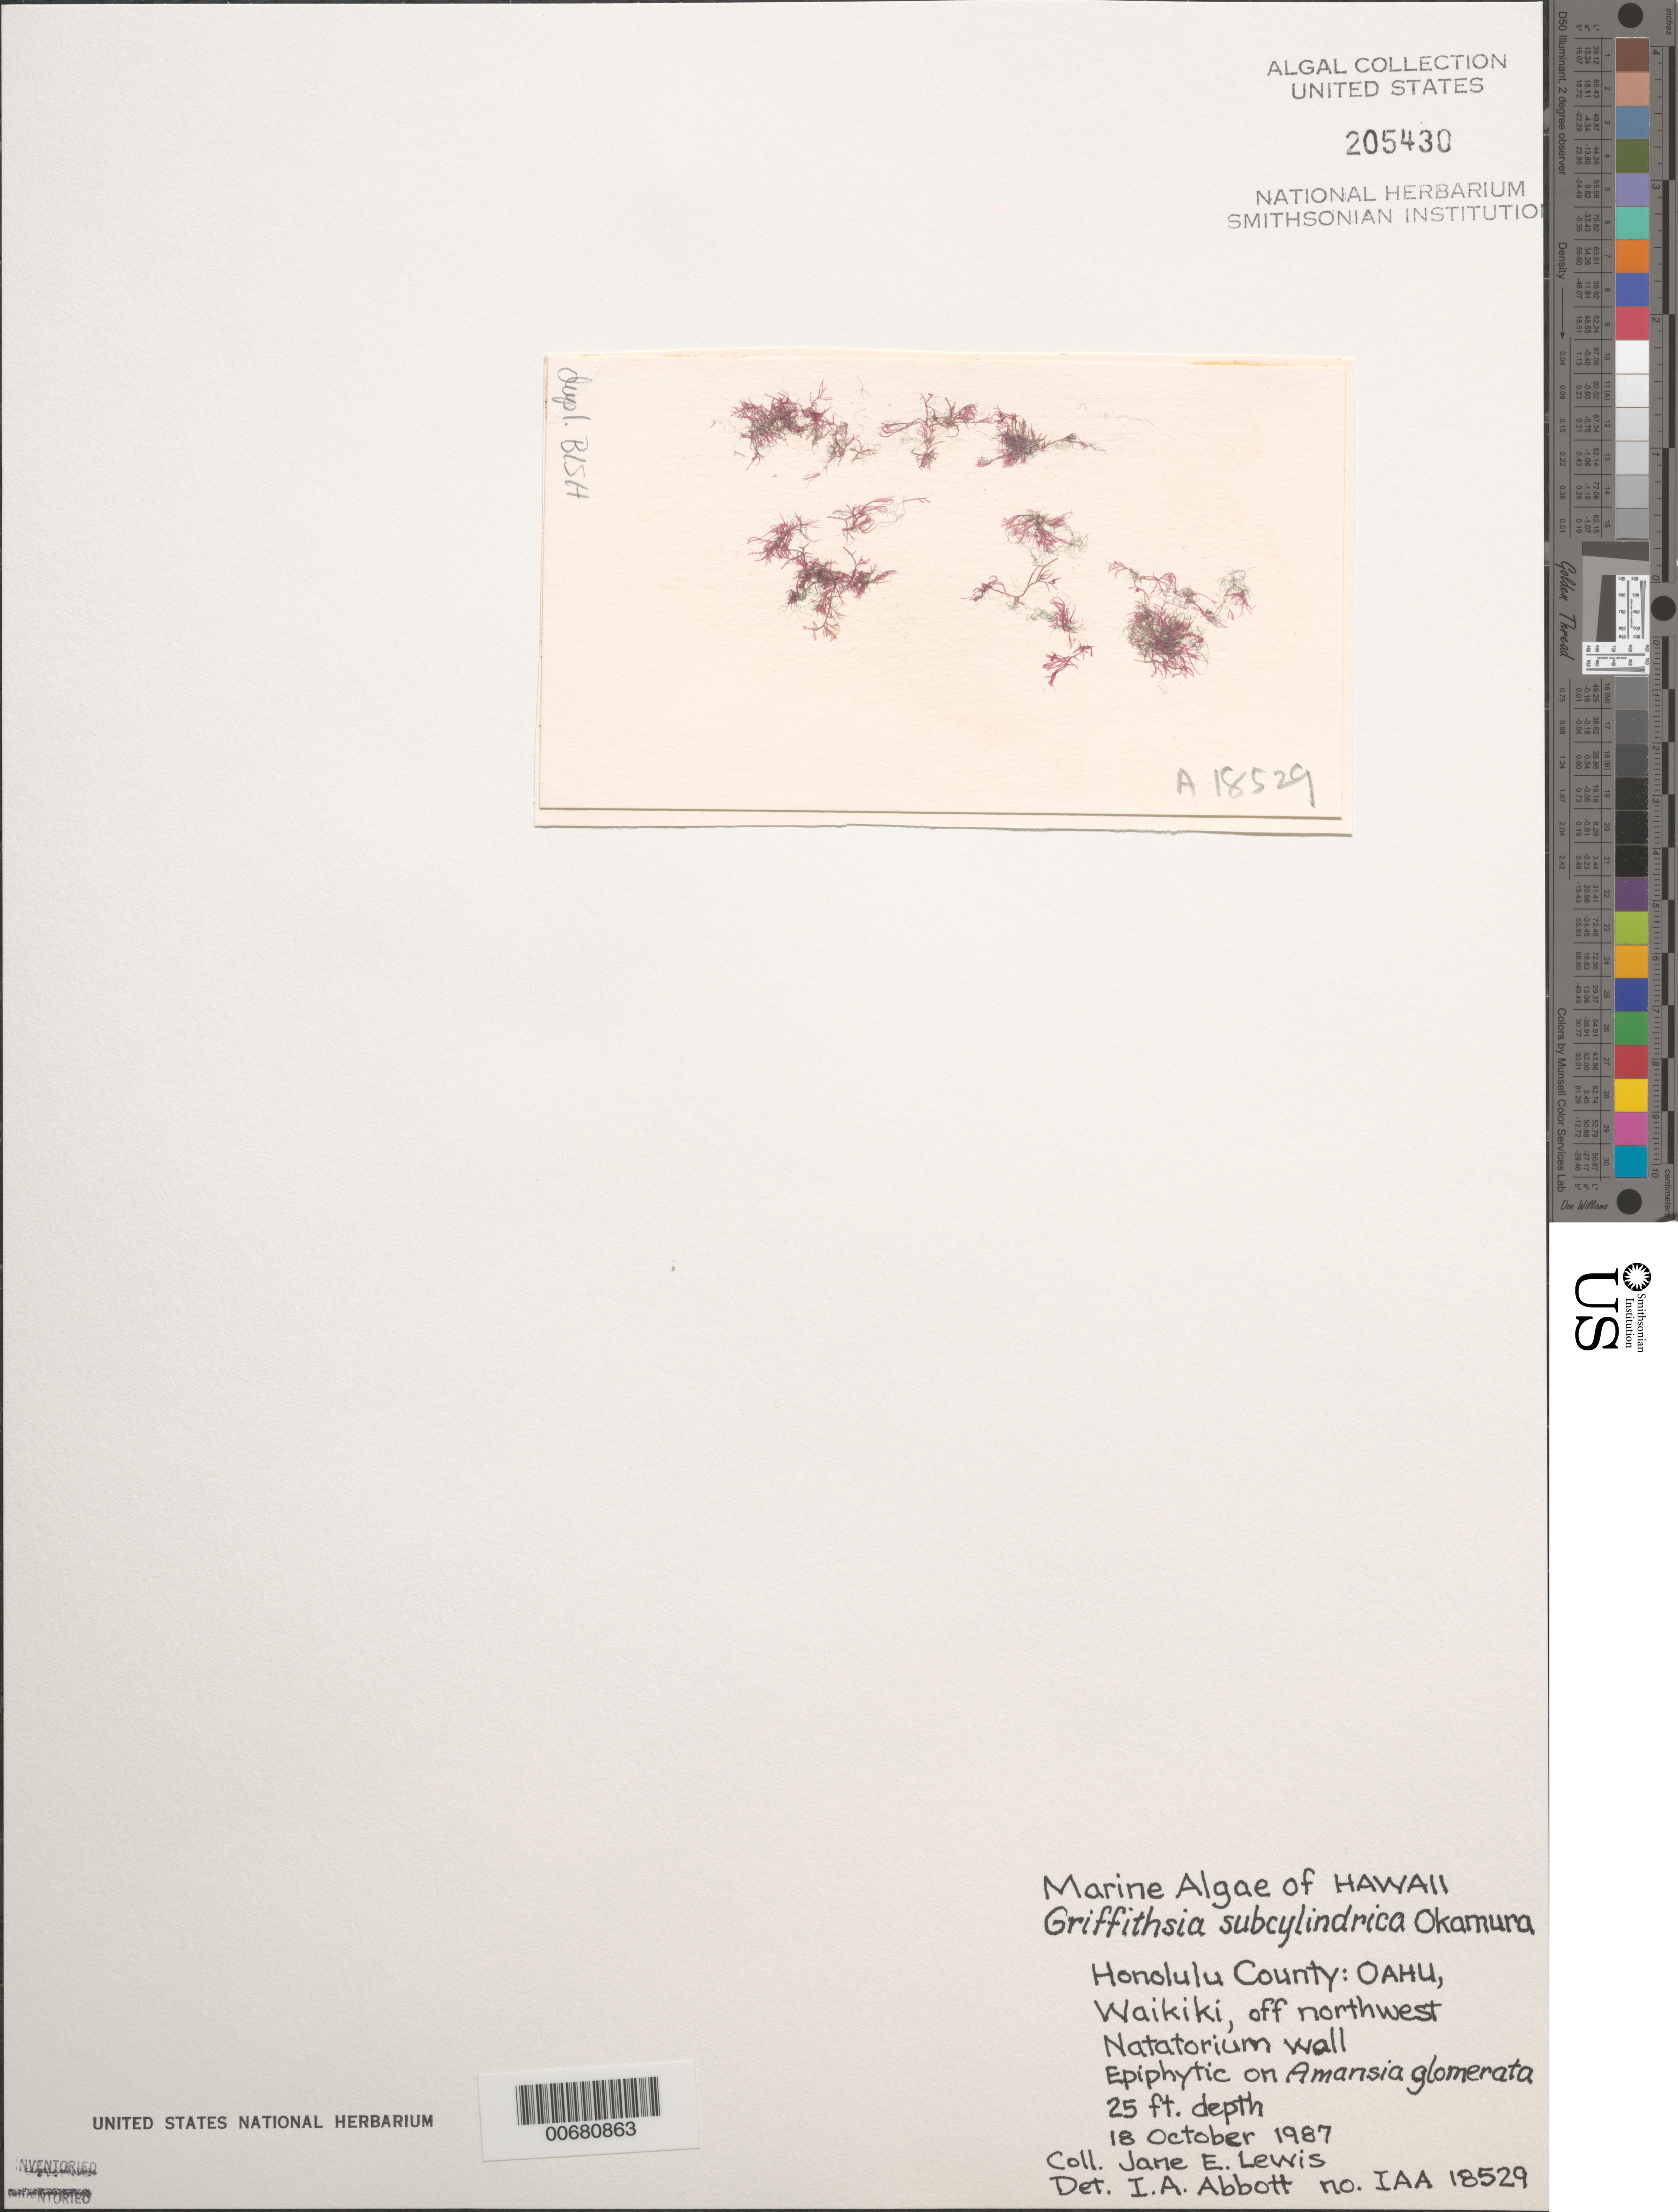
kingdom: Plantae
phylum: Rhodophyta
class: Florideophyceae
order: Ceramiales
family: Wrangeliaceae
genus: Griffithsia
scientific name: Griffithsia subcylindrica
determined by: Abbott, Isabella A.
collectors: J. Lewis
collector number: IAA 18529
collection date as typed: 18 Oct 1987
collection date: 1987-10-18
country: United States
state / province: Hawaii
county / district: Honolulu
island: Oahu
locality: Waikiki off northwest Natatorium wall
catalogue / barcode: US 205430